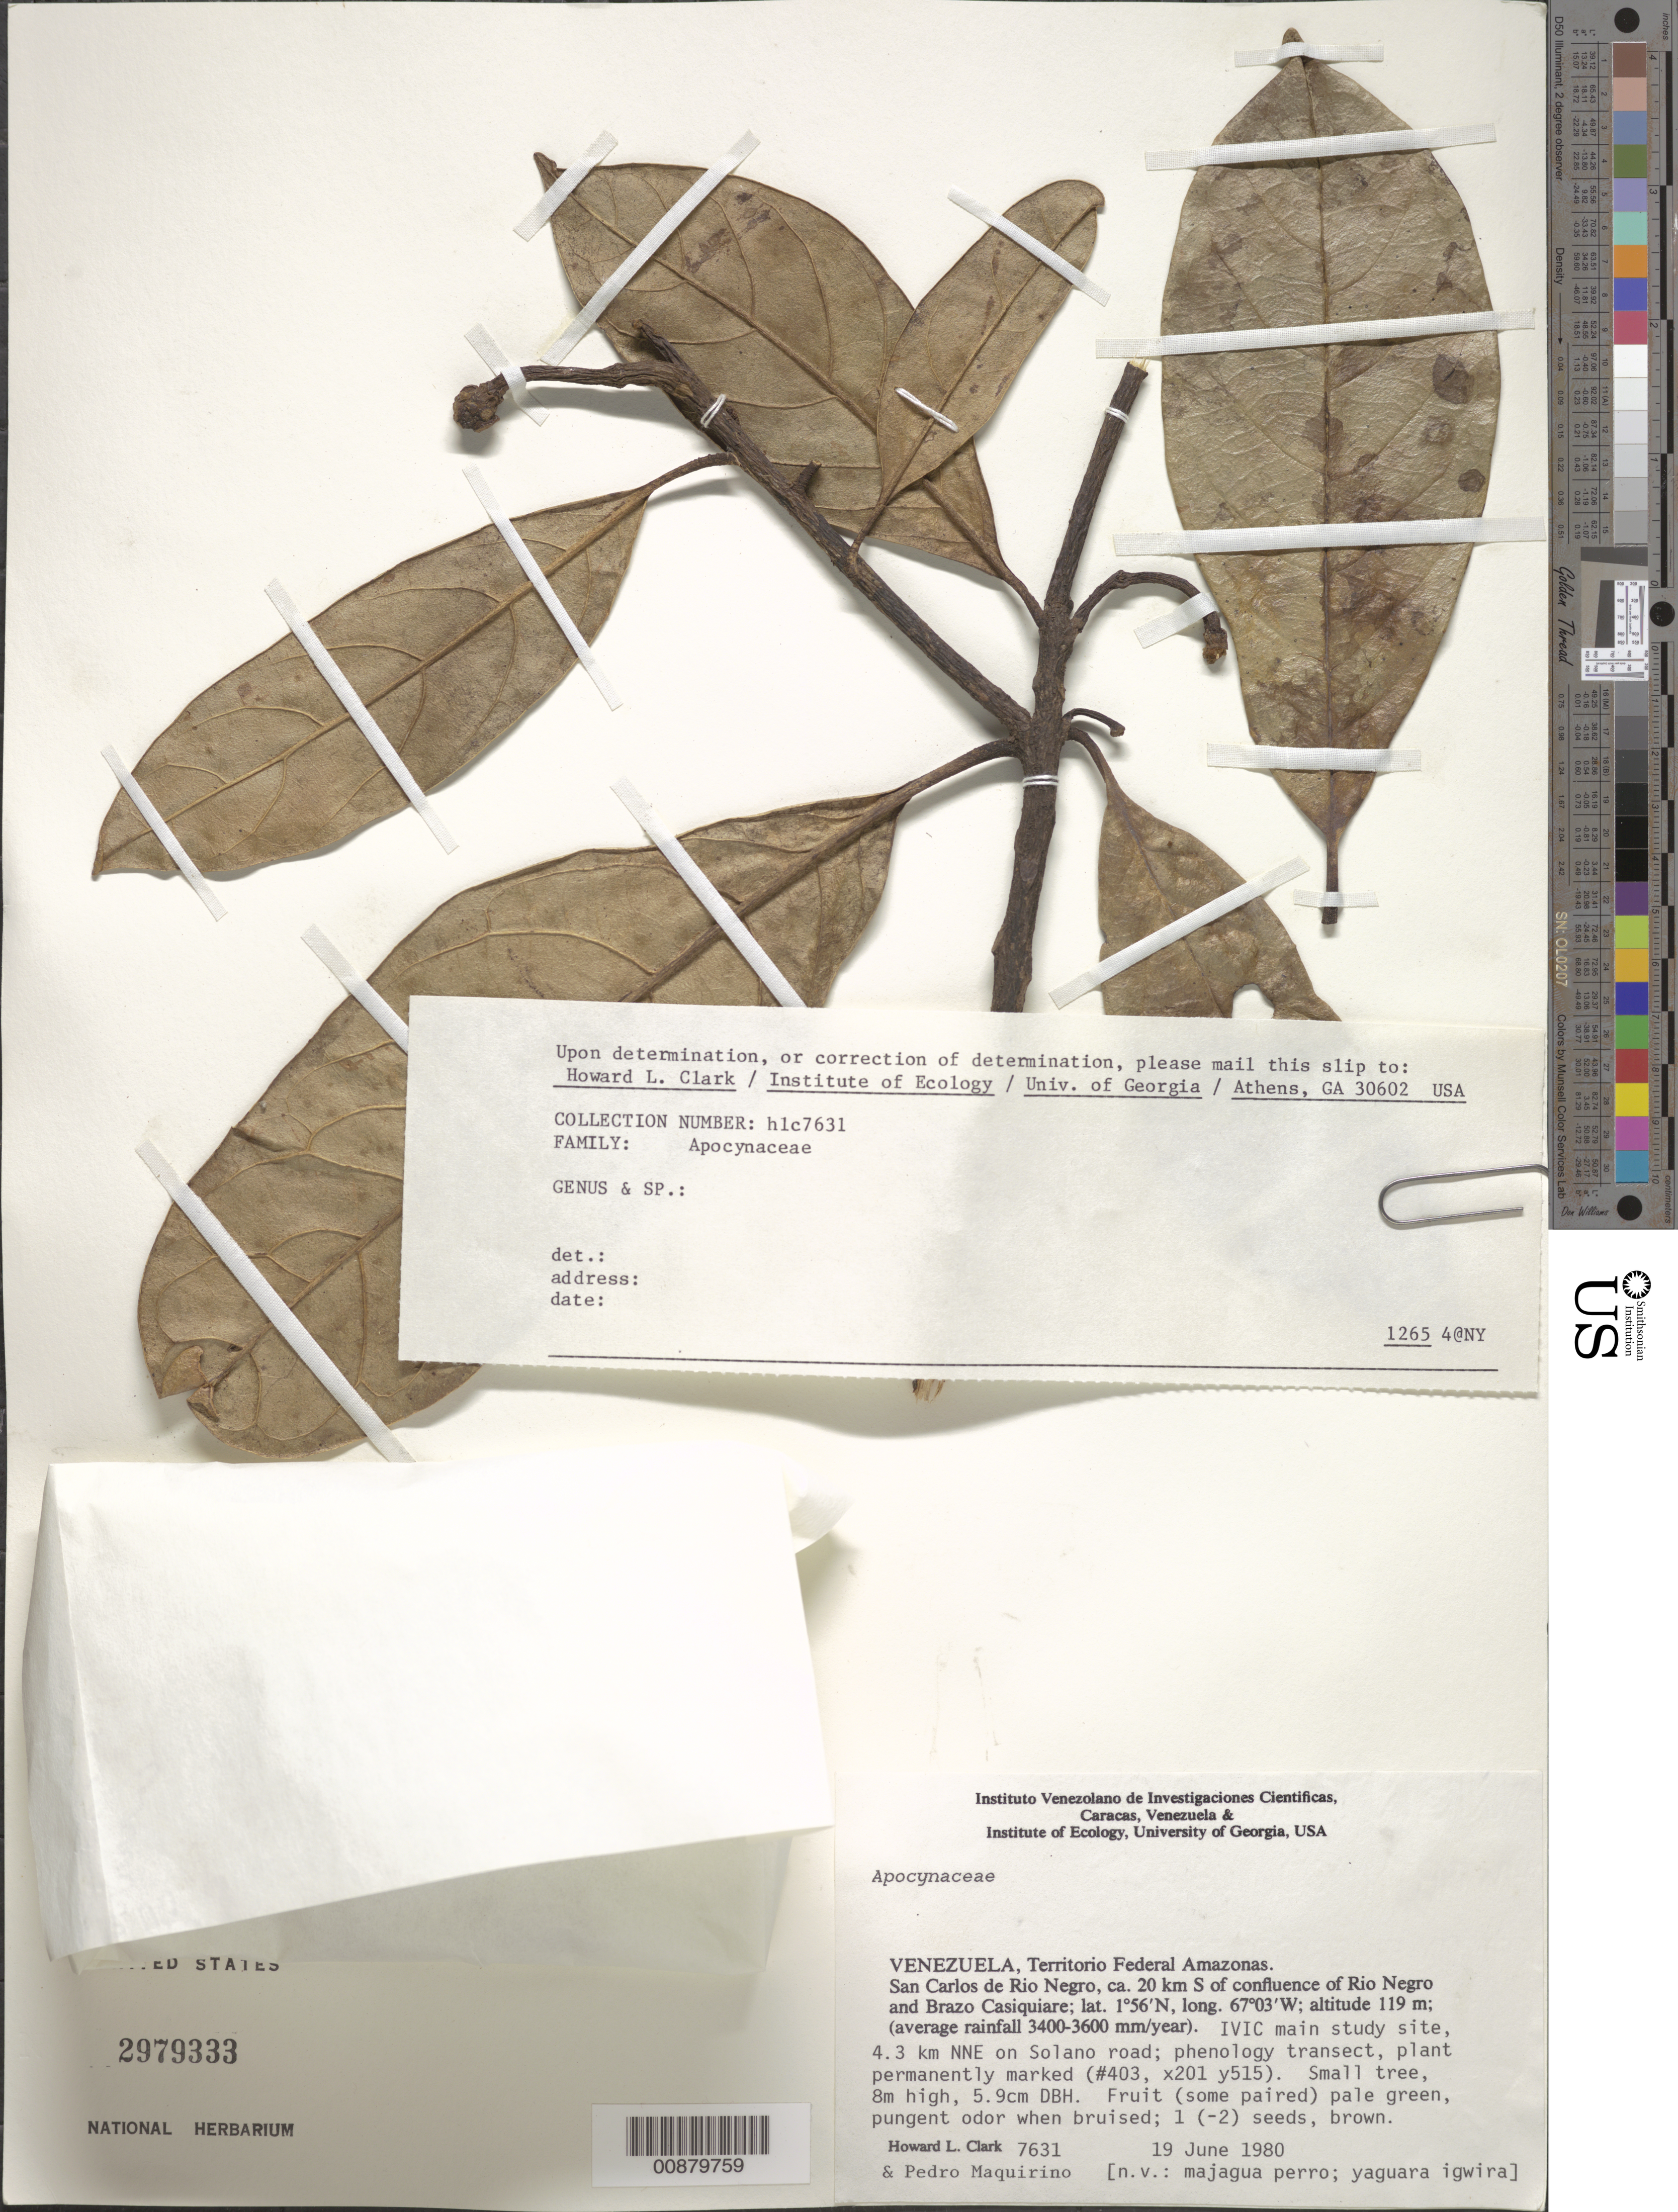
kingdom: Plantae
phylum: Tracheophyta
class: Magnoliopsida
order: Gentianales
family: Apocynaceae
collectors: H. L. Clark & P. Maquirino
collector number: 7631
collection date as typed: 19-Jun-80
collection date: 1980-06-19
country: Venezuela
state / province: Amazonas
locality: San Carlos de Río Negro, ca. 20 km S of confluence of Río Negro and Brazo Casiquiare, IVIC main study site, 4.3 km NNE on Solano road, phenology transect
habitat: Average rainfall 3400-3600mm/year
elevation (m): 119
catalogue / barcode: US 2979333